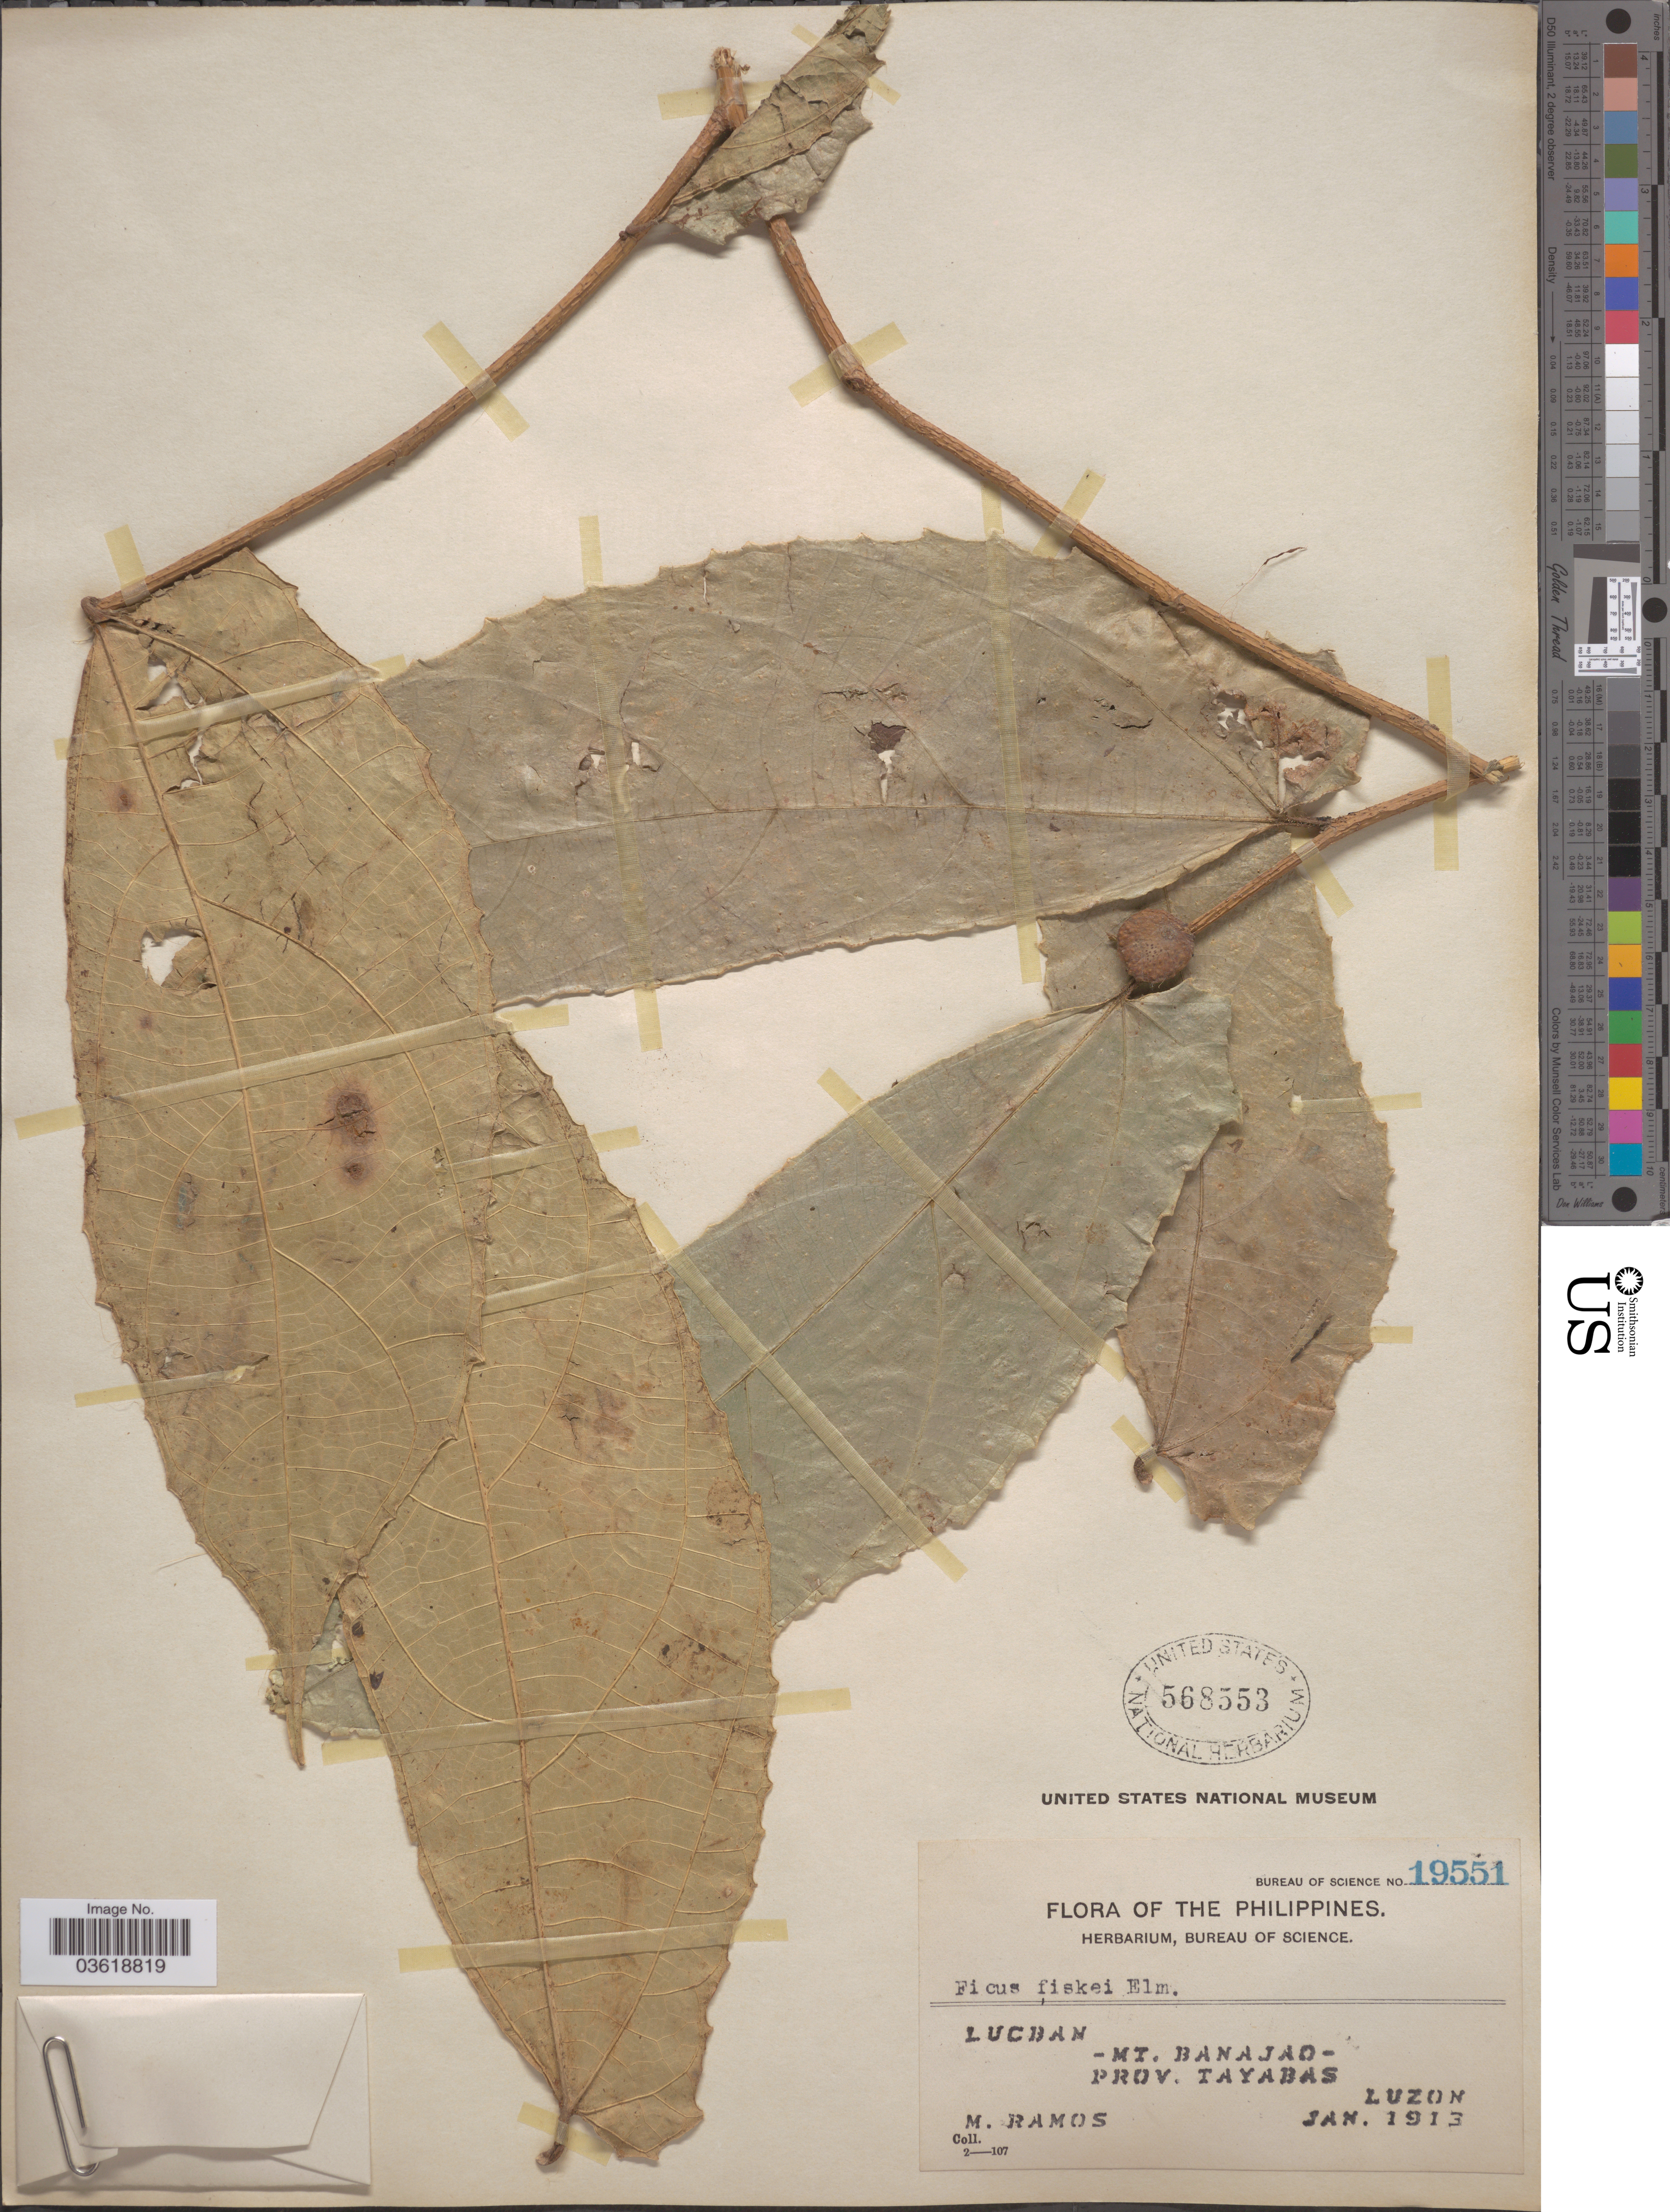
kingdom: Plantae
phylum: Tracheophyta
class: Magnoliopsida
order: Rosales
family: Moraceae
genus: Ficus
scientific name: Ficus fiskei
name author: Elmer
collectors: M. Ramos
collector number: Bureau of Science 19551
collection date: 1913-01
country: Philippines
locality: Lucban -Mt. Banajao- Prov. Tayabas, Luzon.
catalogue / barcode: US 568553